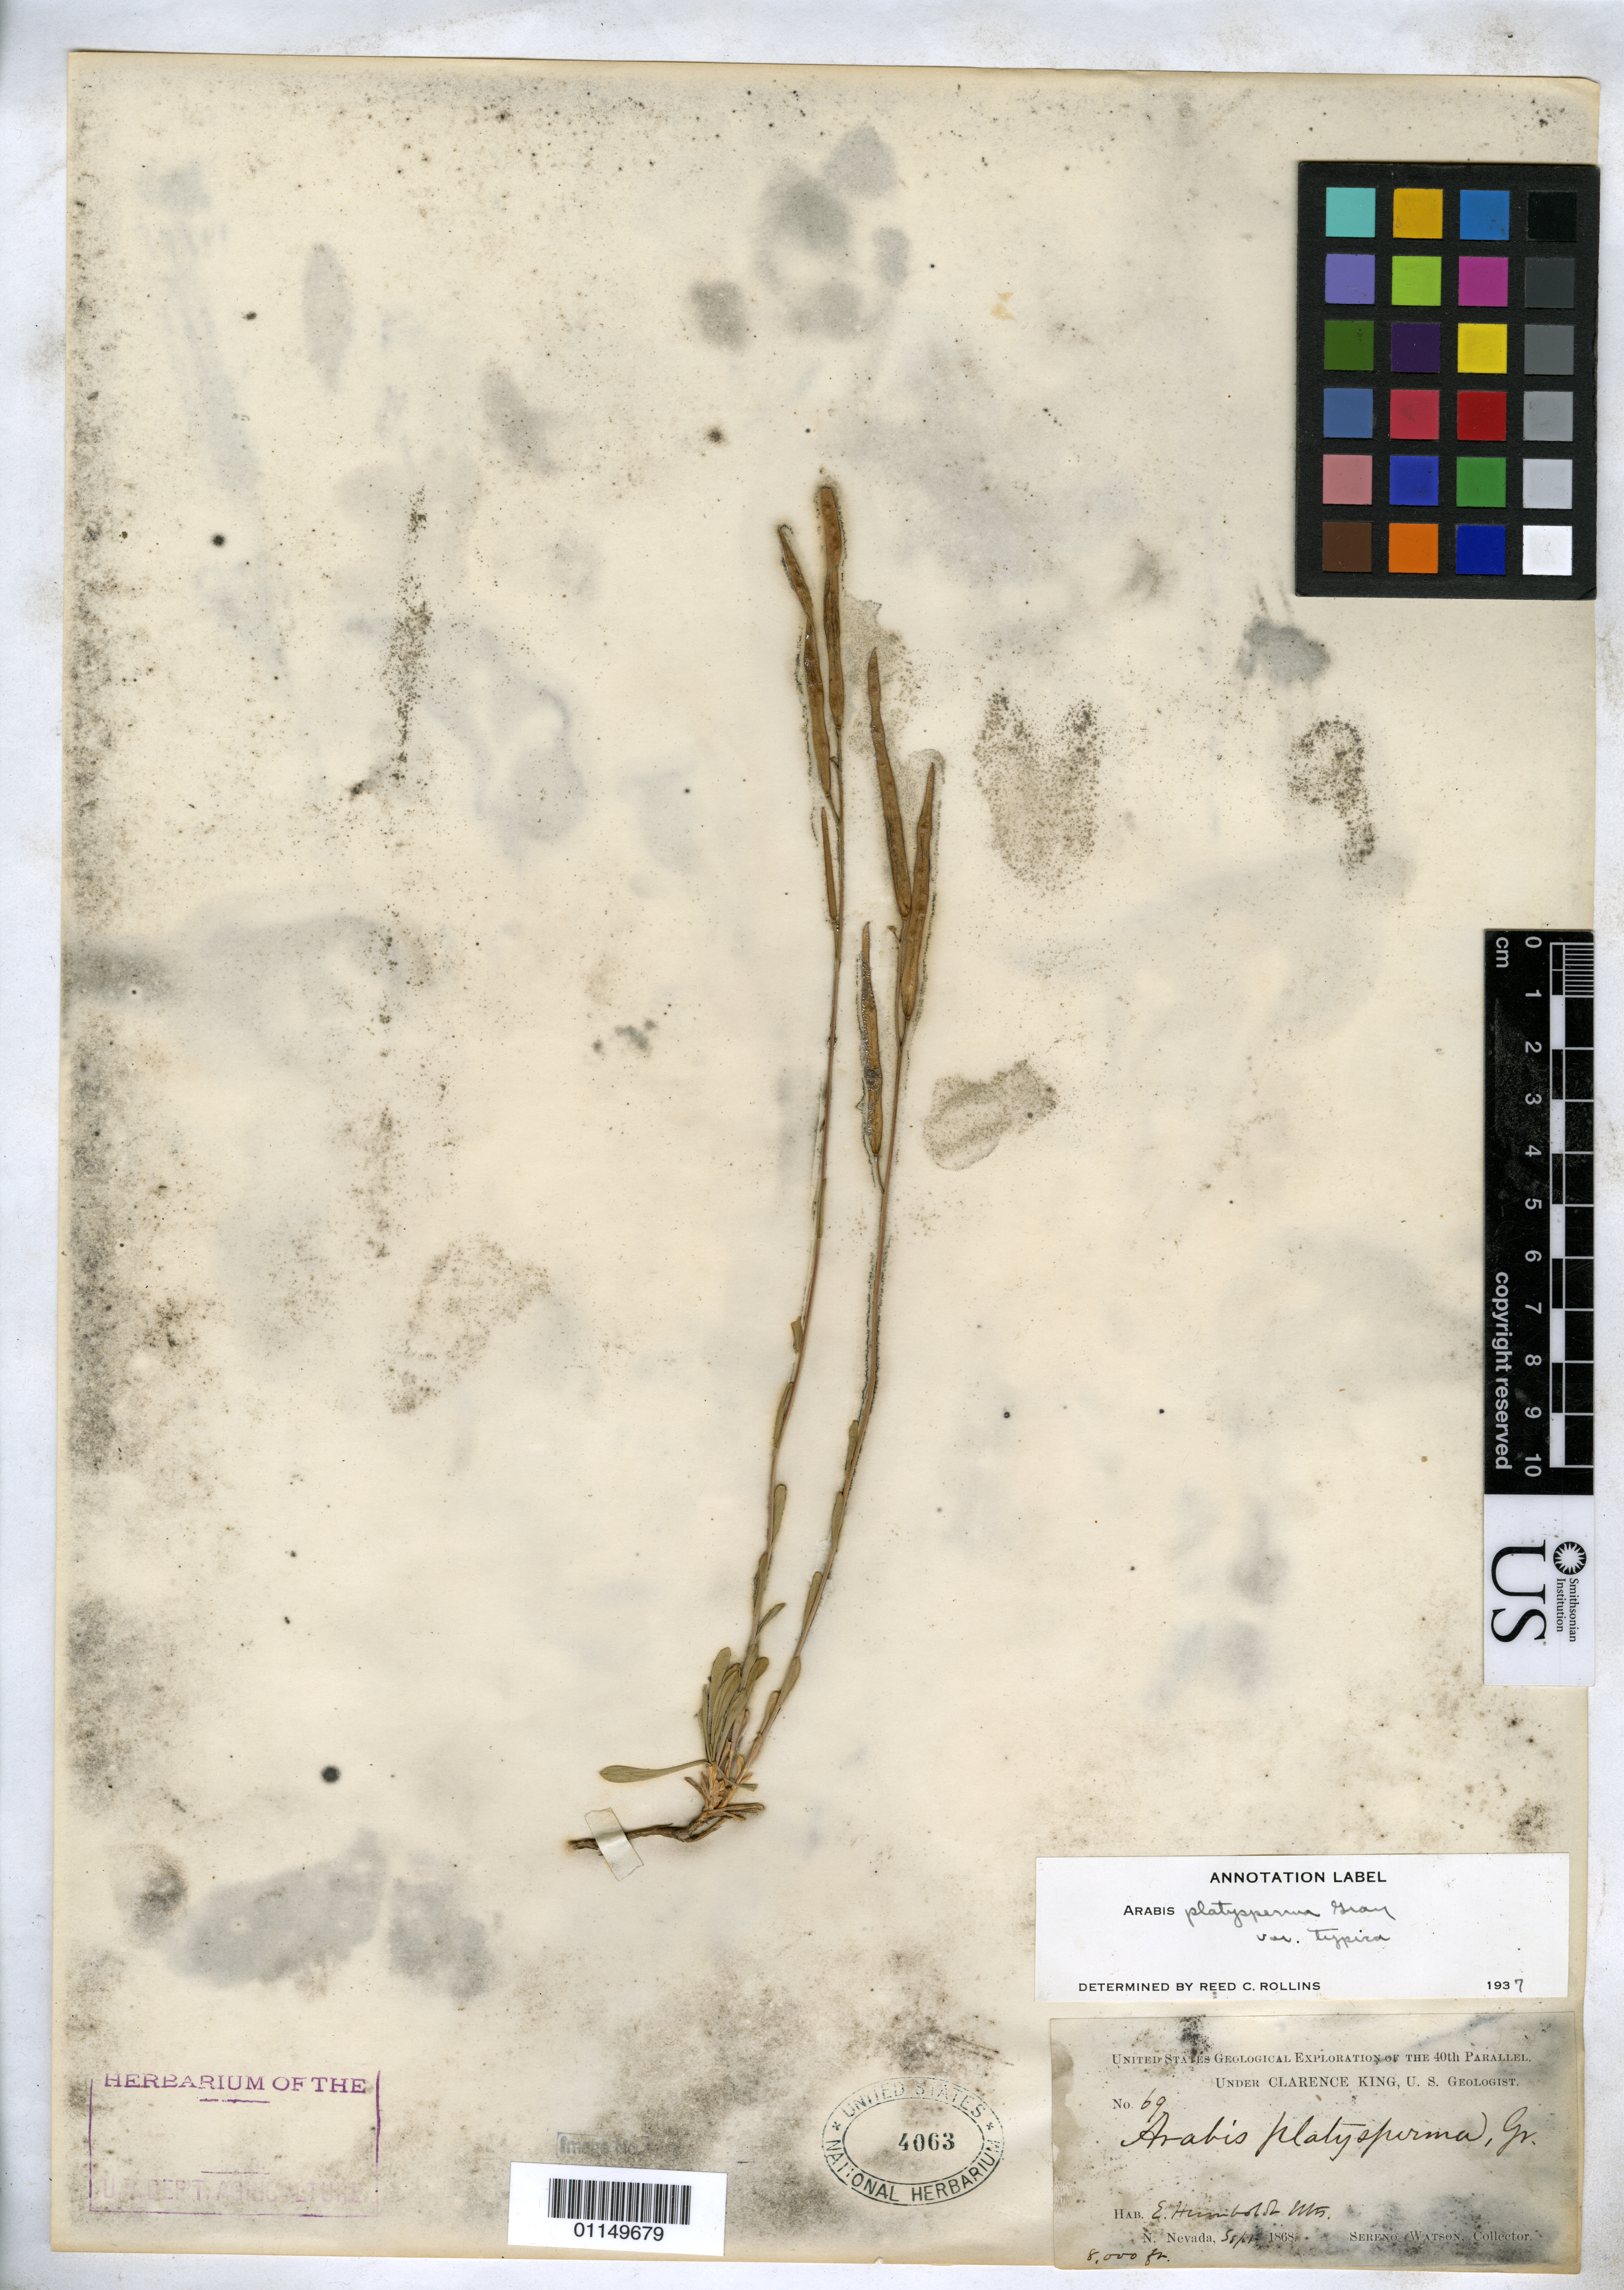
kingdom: Plantae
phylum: Tracheophyta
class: Magnoliopsida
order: Brassicales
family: Brassicaceae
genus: Arabis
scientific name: Arabis platysperma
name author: A. Gray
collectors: S. Watson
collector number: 69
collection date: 1868-09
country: United States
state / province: Nevada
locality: E. Humboldt Mts.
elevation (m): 2438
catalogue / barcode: US 4063